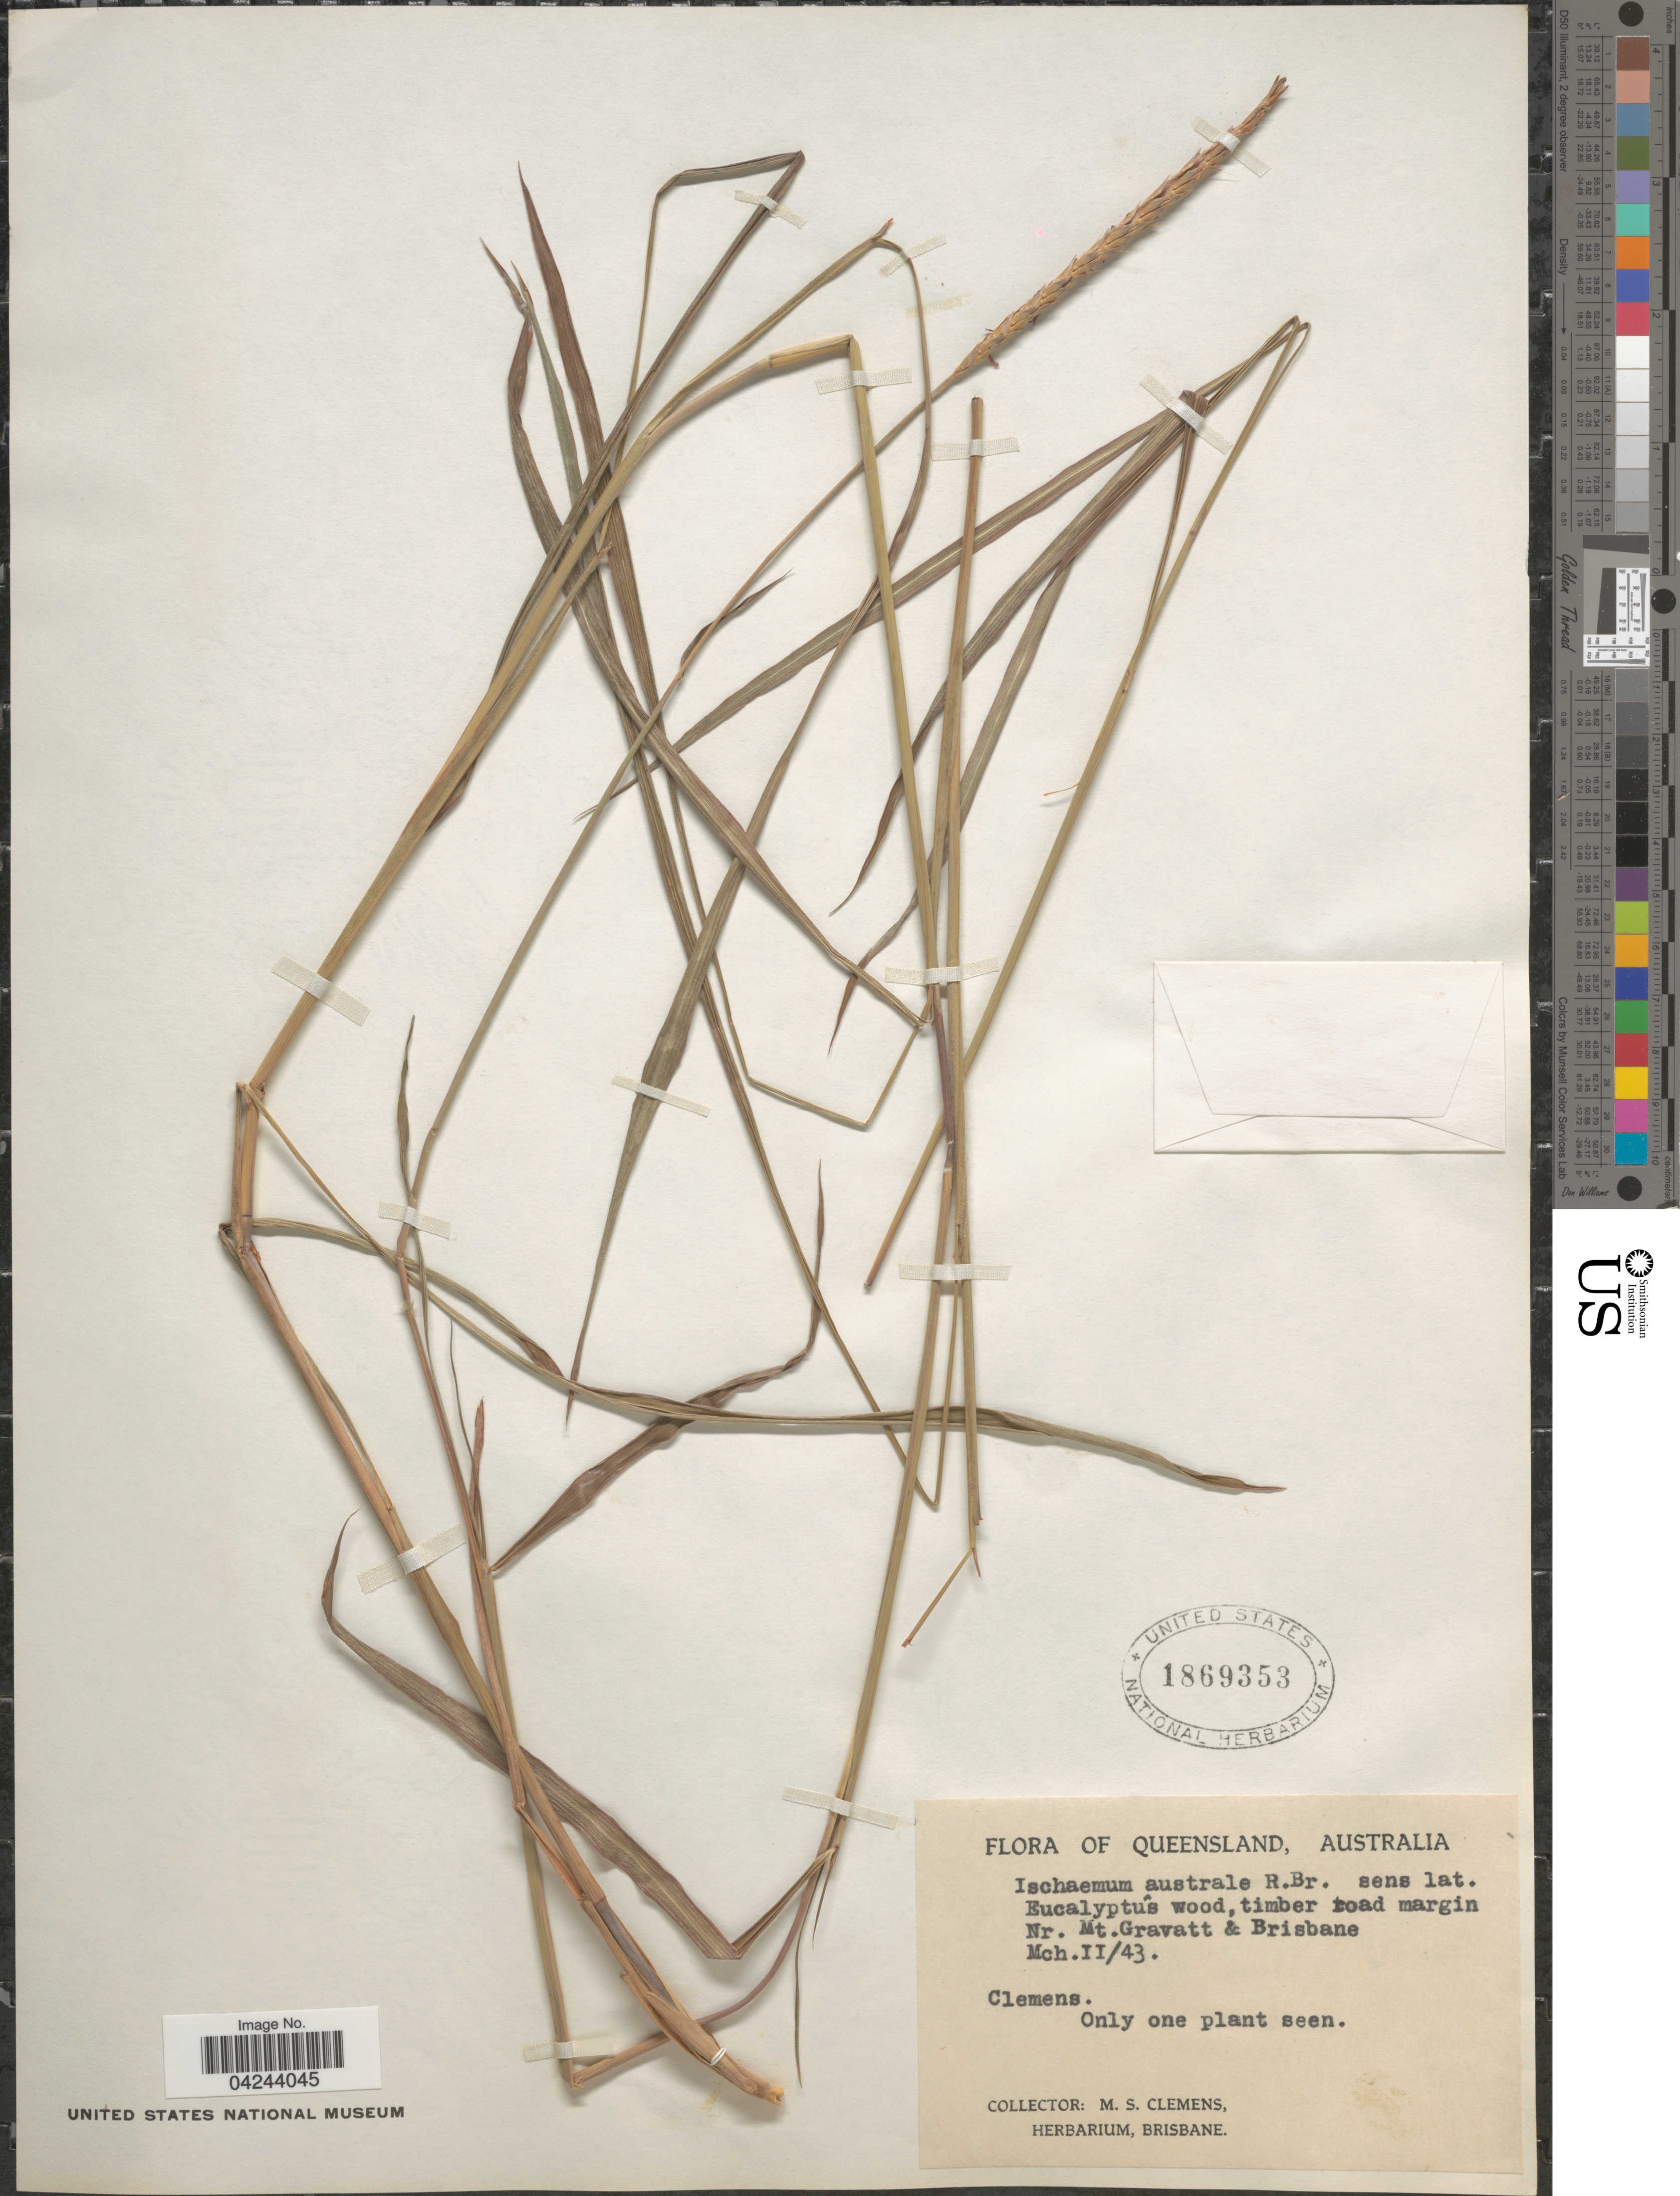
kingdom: Plantae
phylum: Tracheophyta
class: Liliopsida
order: Poales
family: Poaceae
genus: Ischaemum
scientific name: Ischaemum australe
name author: R. Br.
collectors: M. S. Clemens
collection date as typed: Transcribed d/m/y: 2/3/43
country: Australia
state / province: Queensland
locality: Timber road margin Nr. Mt.Gravatt & Brisbane.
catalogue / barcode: US 1869353